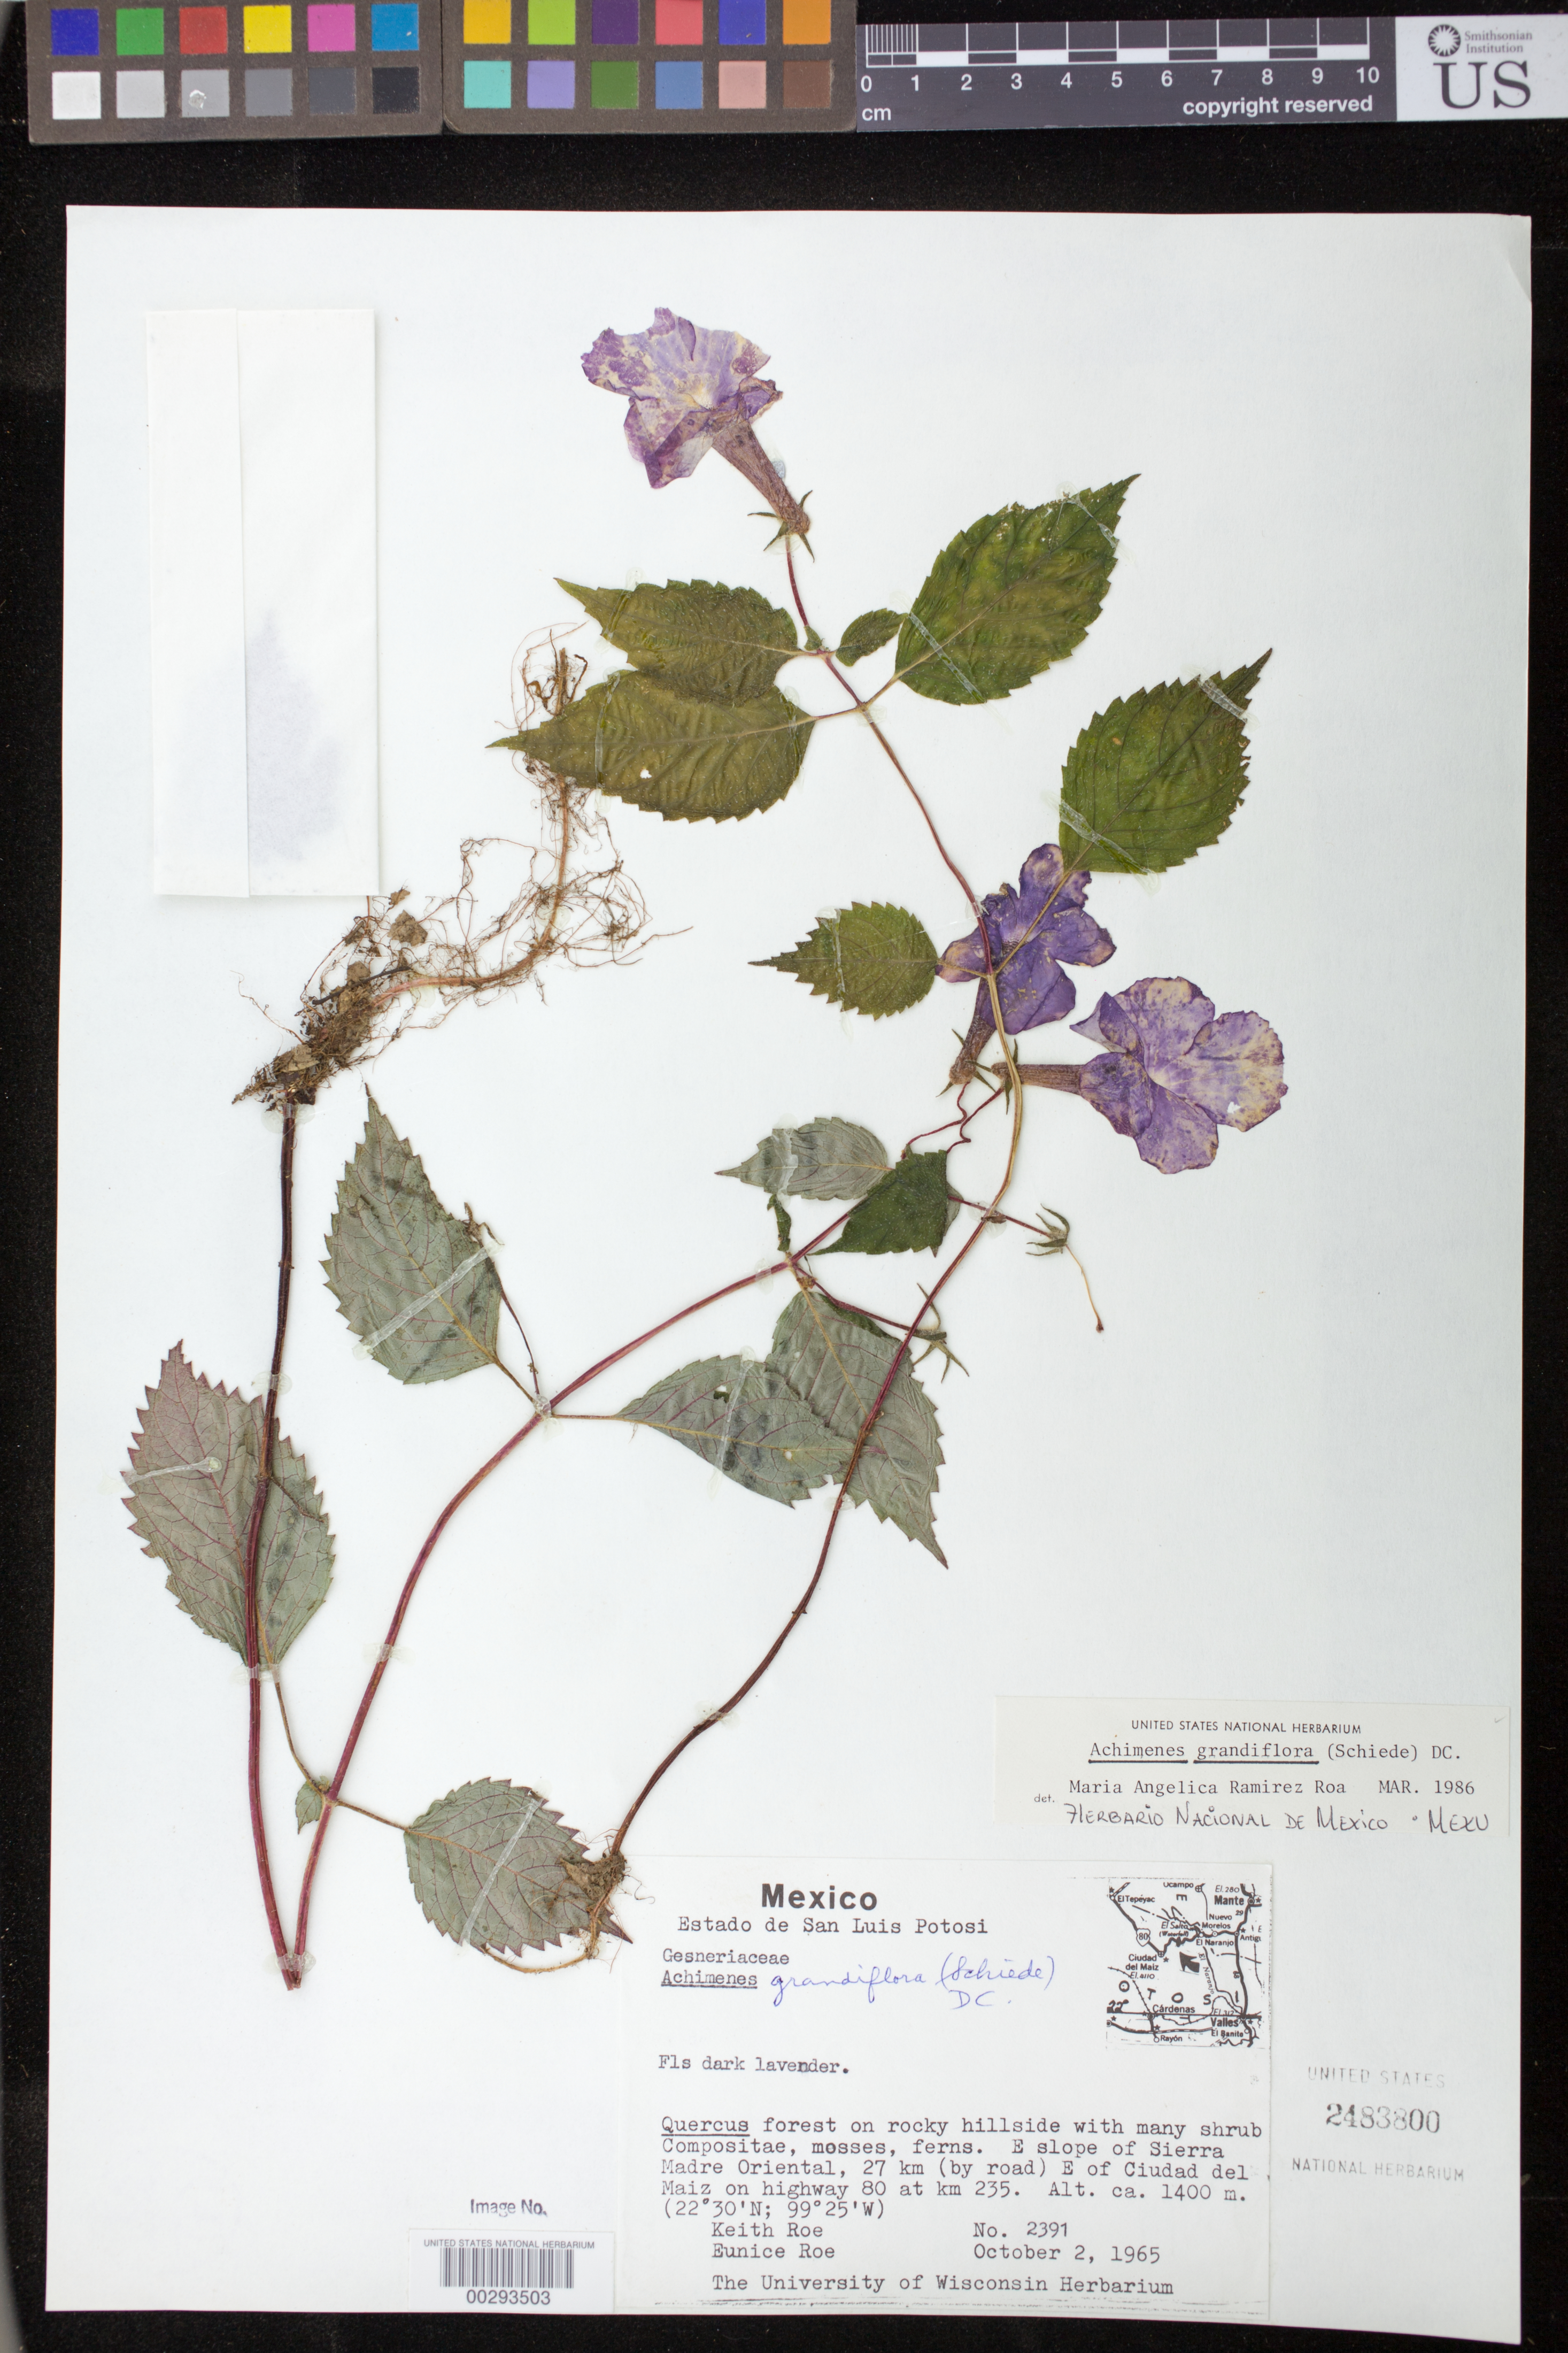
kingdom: Plantae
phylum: Tracheophyta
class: Magnoliopsida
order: Lamiales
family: Gesneriaceae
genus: Achimenes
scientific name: Achimenes grandiflora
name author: (Schiede) DC.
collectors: K. Roe & E. Roe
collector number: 2391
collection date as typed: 02 Oct 1965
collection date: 1965-10-02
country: Mexico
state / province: San Luis Potosi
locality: E slope of Sierra Madre Oriental, 27 km (by road) E of Ciudad del Maiz on highway 80 at km 235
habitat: Quercus forest on rocky hillside with many shrub compositae, mosses, ferns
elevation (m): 1400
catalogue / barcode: US 2483800